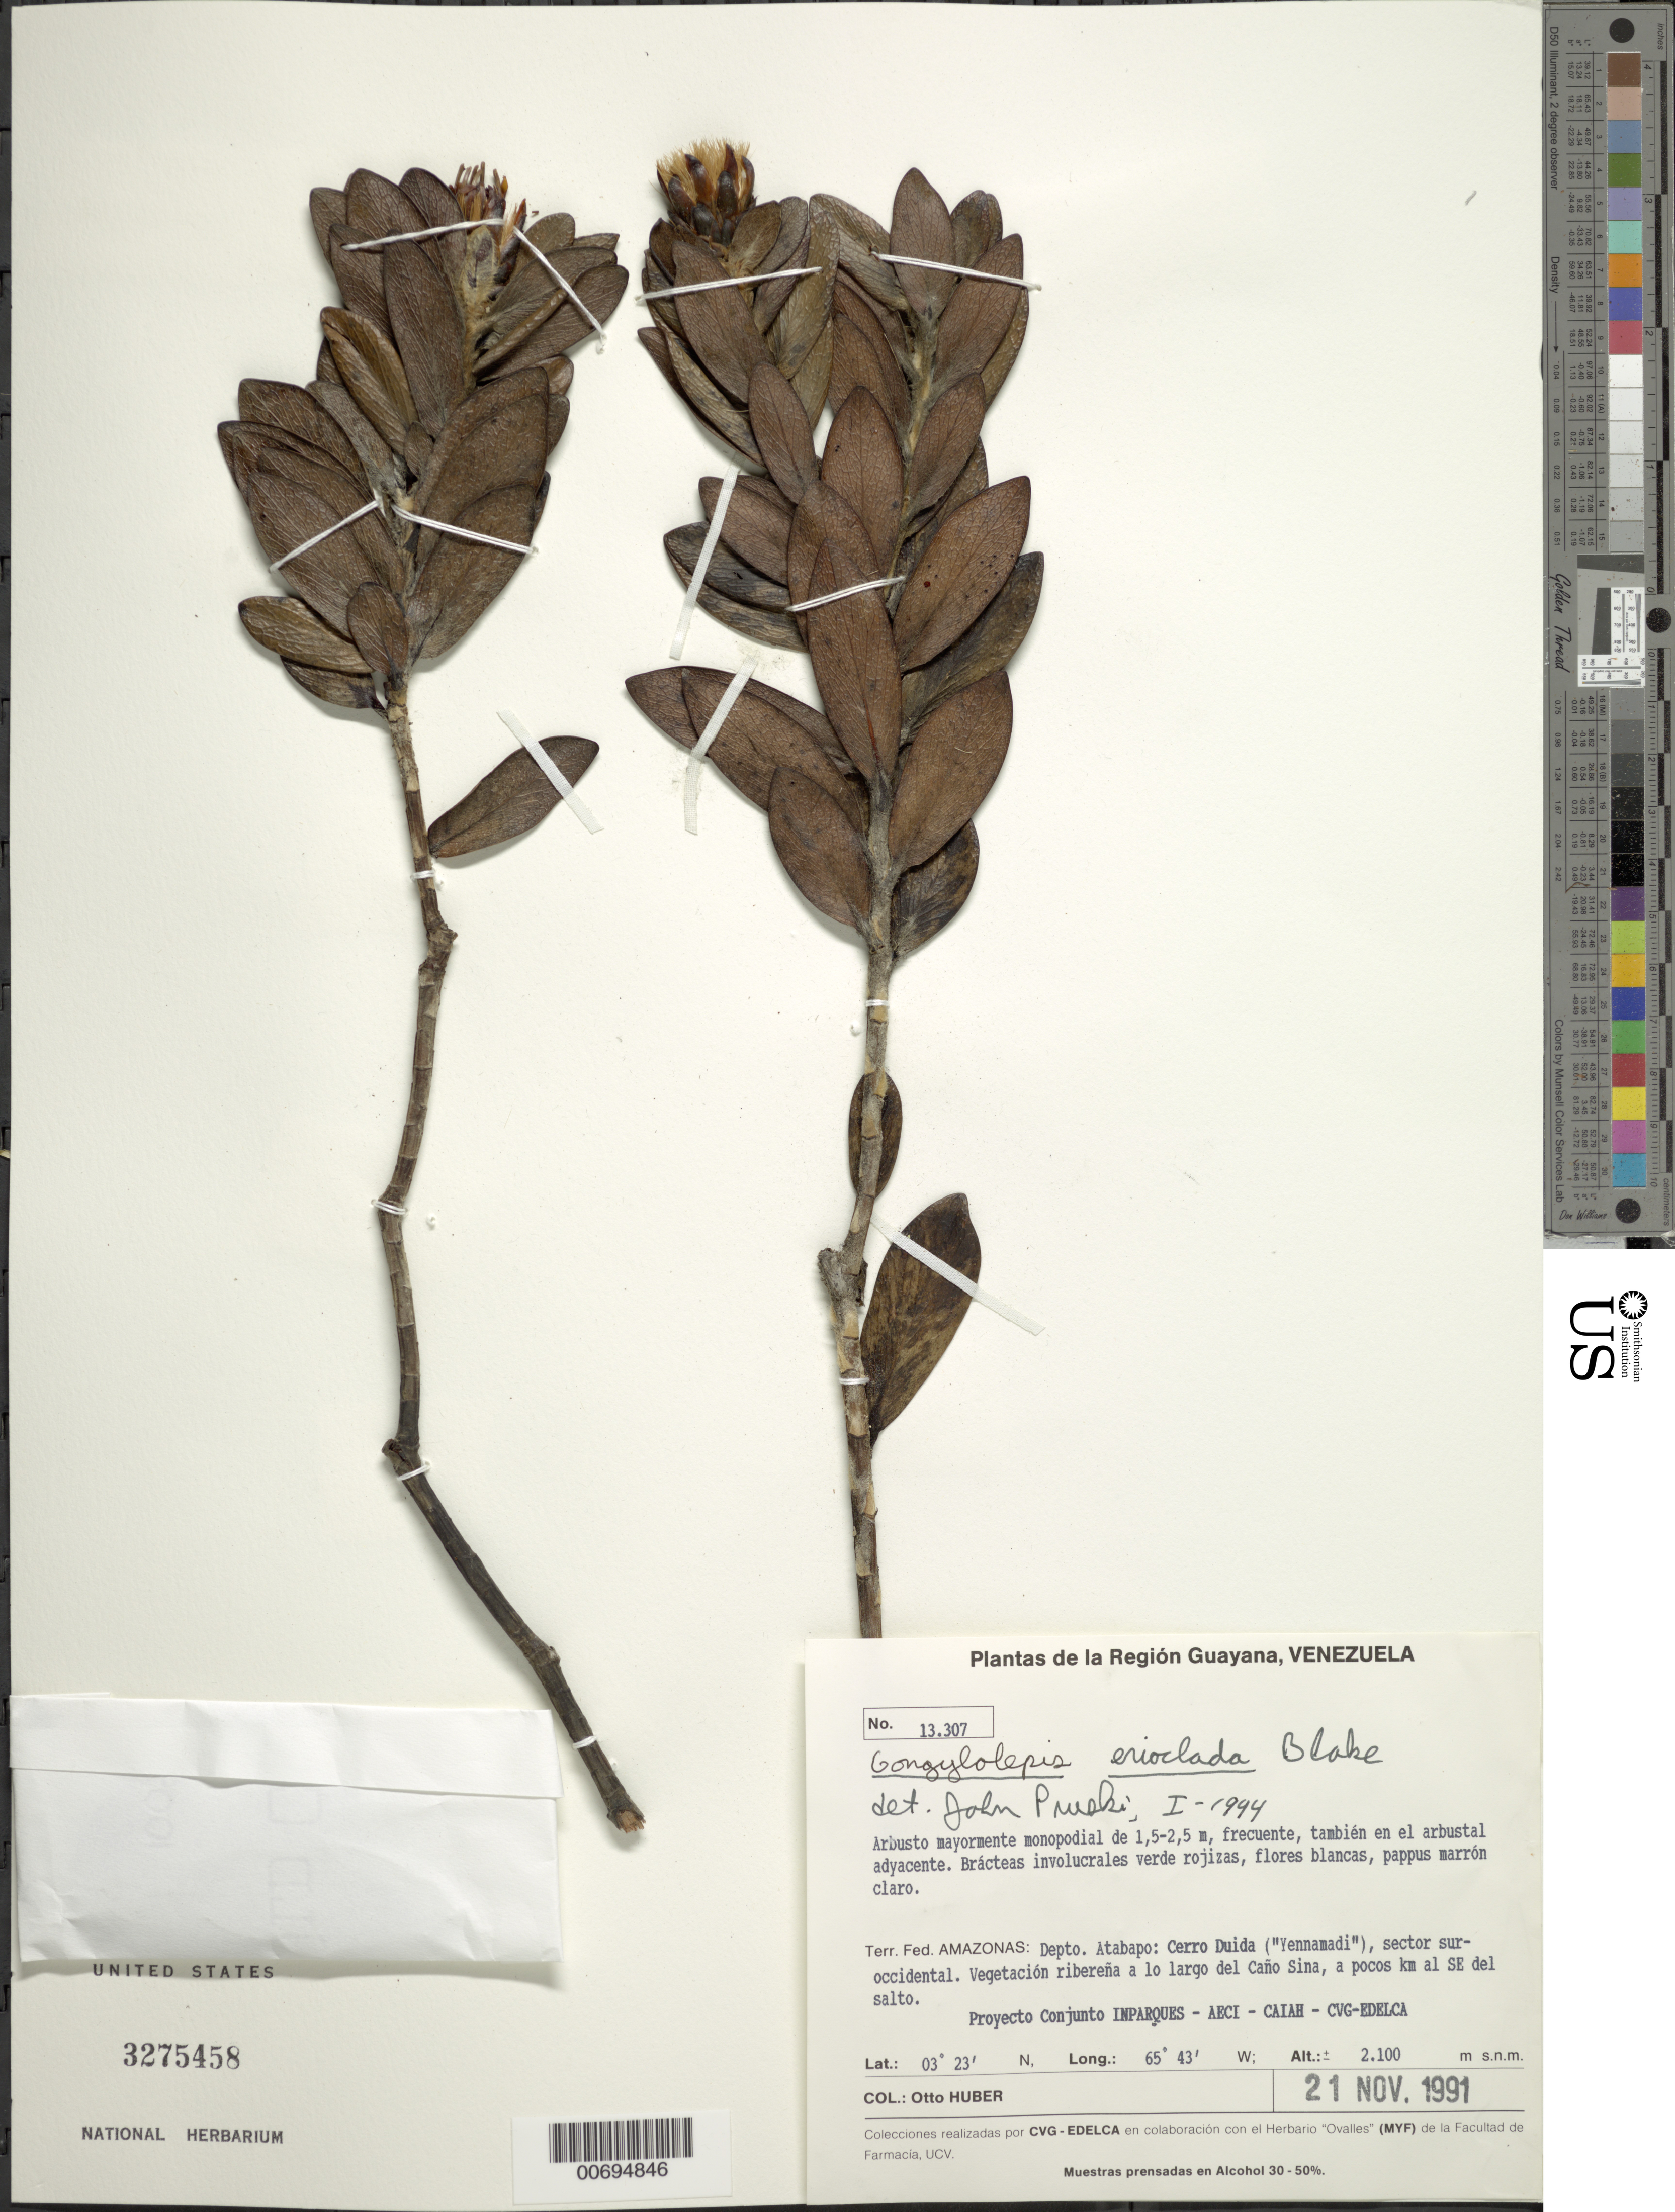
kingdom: Plantae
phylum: Tracheophyta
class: Magnoliopsida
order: Asterales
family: Asteraceae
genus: Gongylolepis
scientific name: Gongylolepis erioclada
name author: S.F. Blake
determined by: Pruski, J. F.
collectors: O. Huber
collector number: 13307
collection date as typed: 21-Nov-91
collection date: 1991-11-21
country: Venezuela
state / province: Amazonas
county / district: Atabapo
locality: Cerro Duida, Caño Sina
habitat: Veg. riberena a lo largo del cano; tambien en el arbustal adyacente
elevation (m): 2100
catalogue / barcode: US 3275458